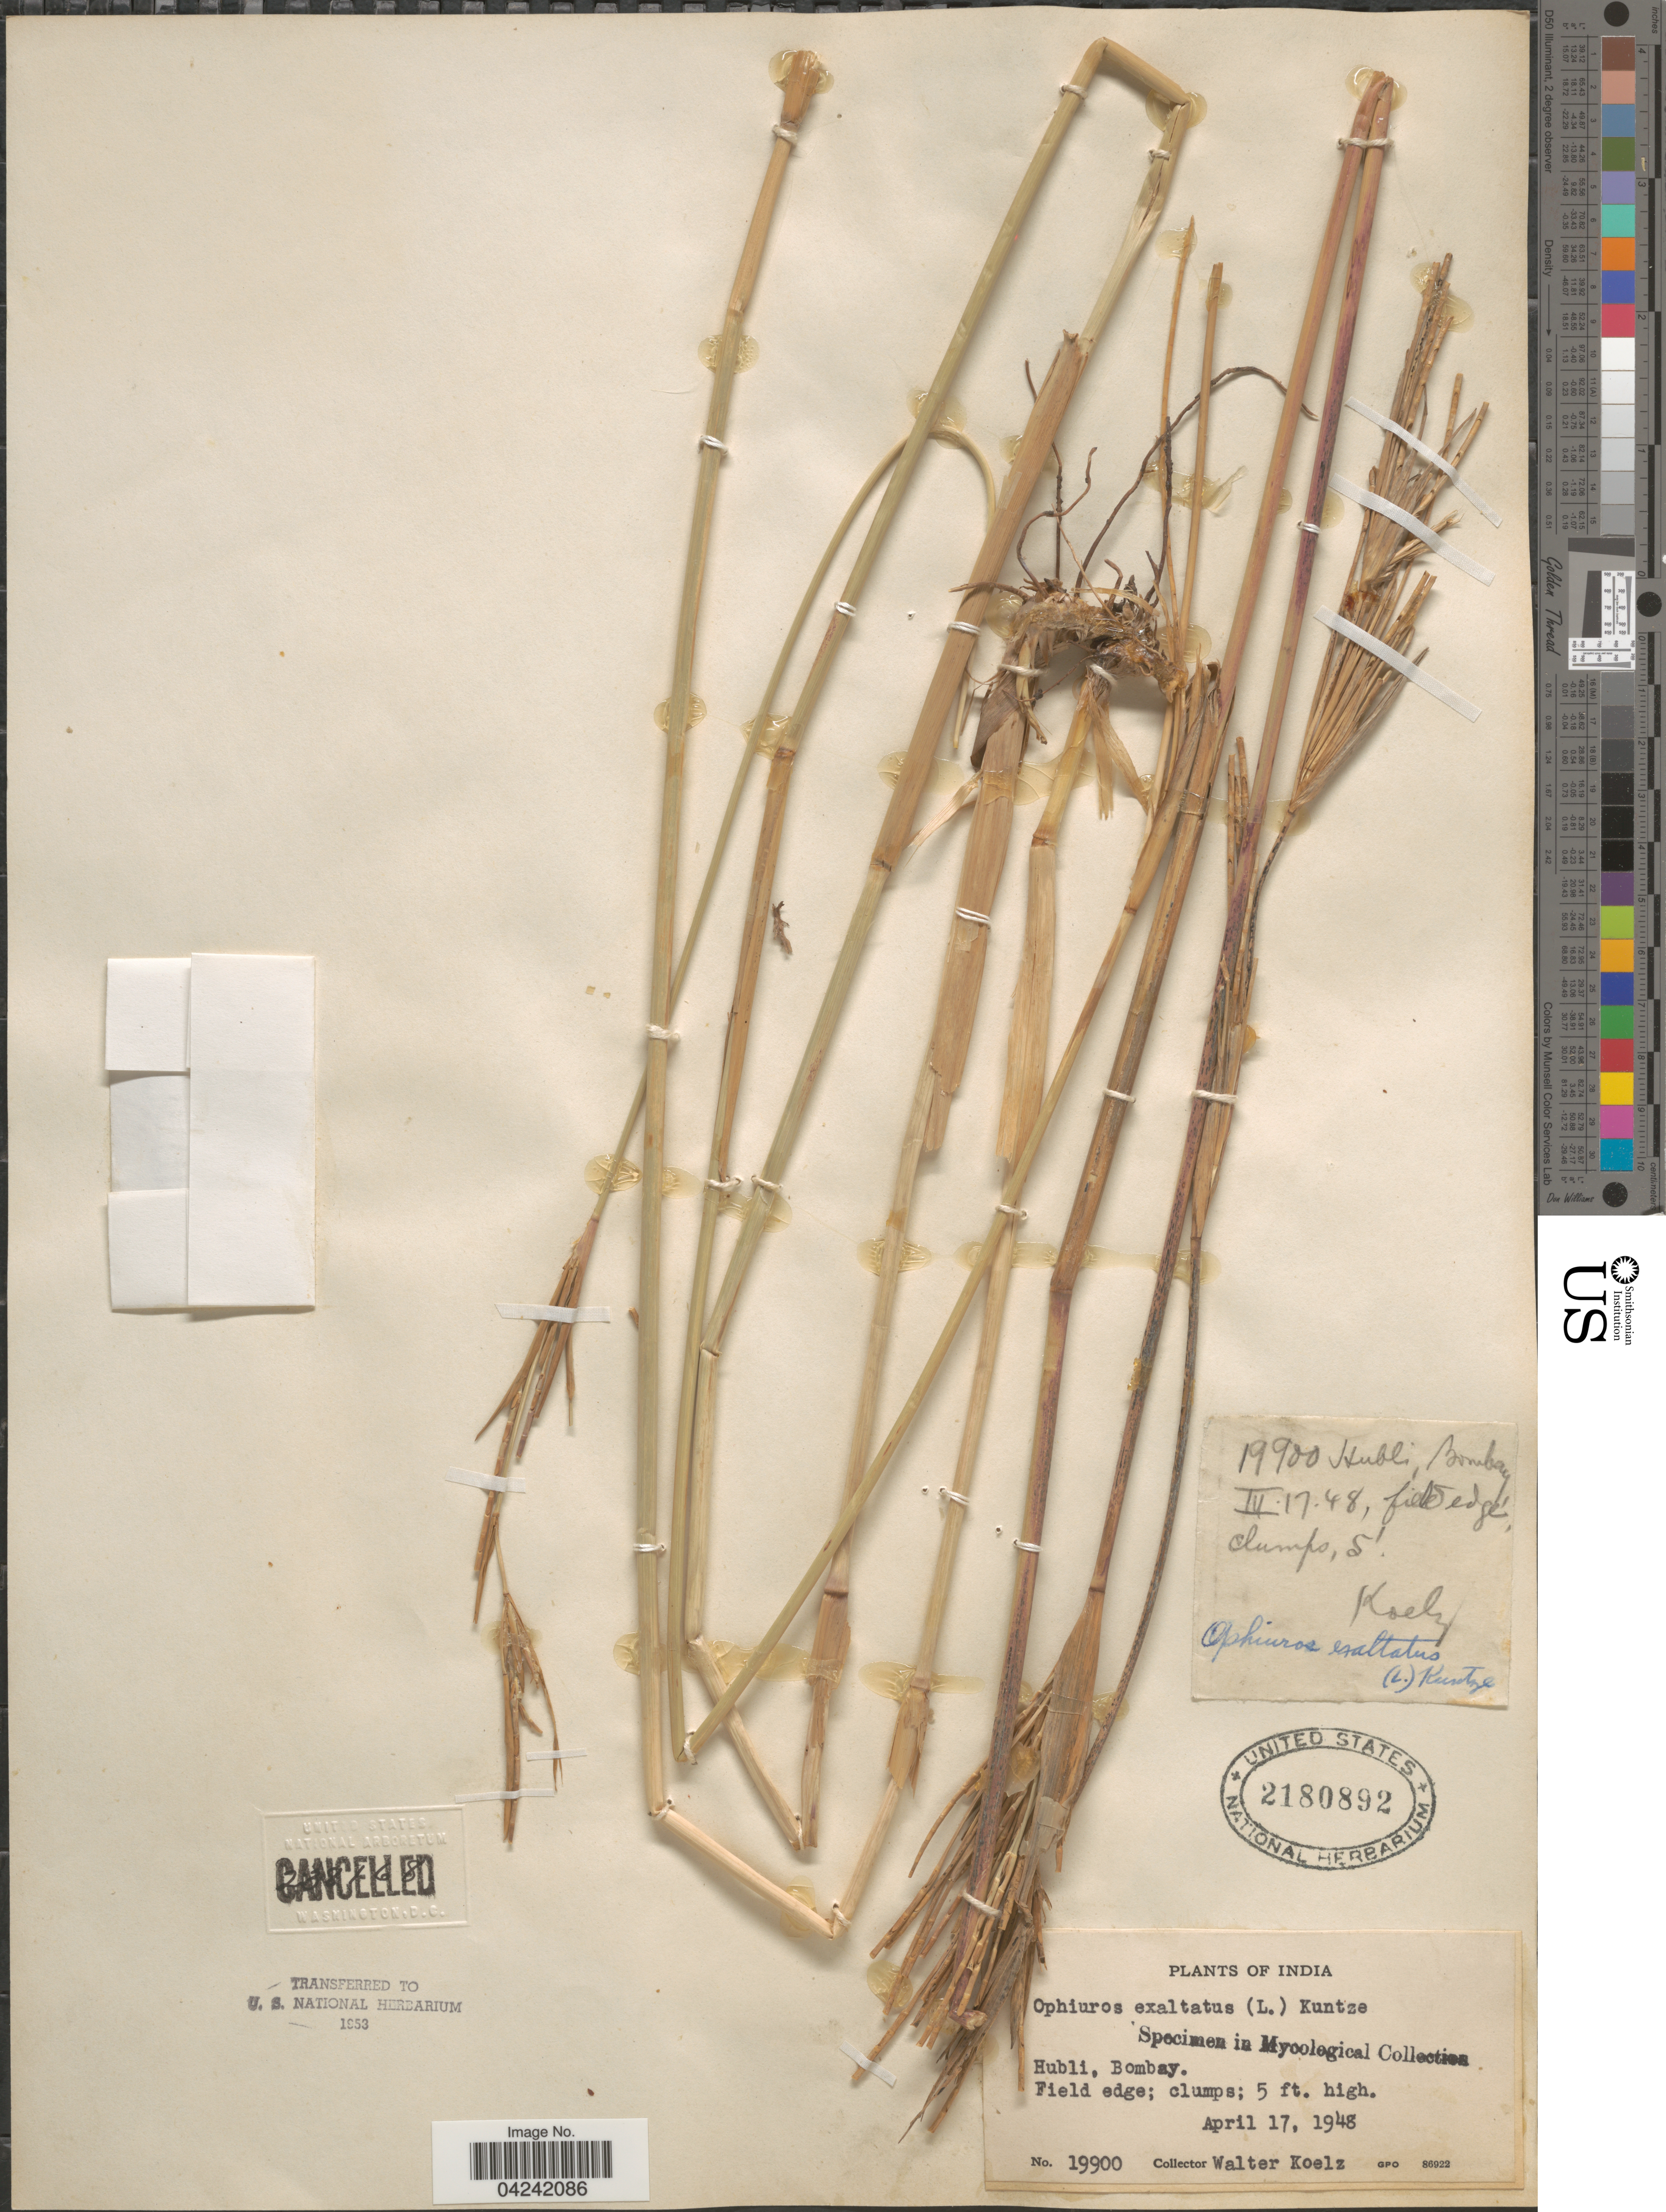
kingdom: Plantae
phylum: Tracheophyta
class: Liliopsida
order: Poales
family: Poaceae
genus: Ophiuros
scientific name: Ophiuros exaltatus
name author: (L.) Kuntze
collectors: W. N. Koelz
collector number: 19900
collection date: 1948-04-17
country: India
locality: Hubli, Bombay.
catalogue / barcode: US 2180892